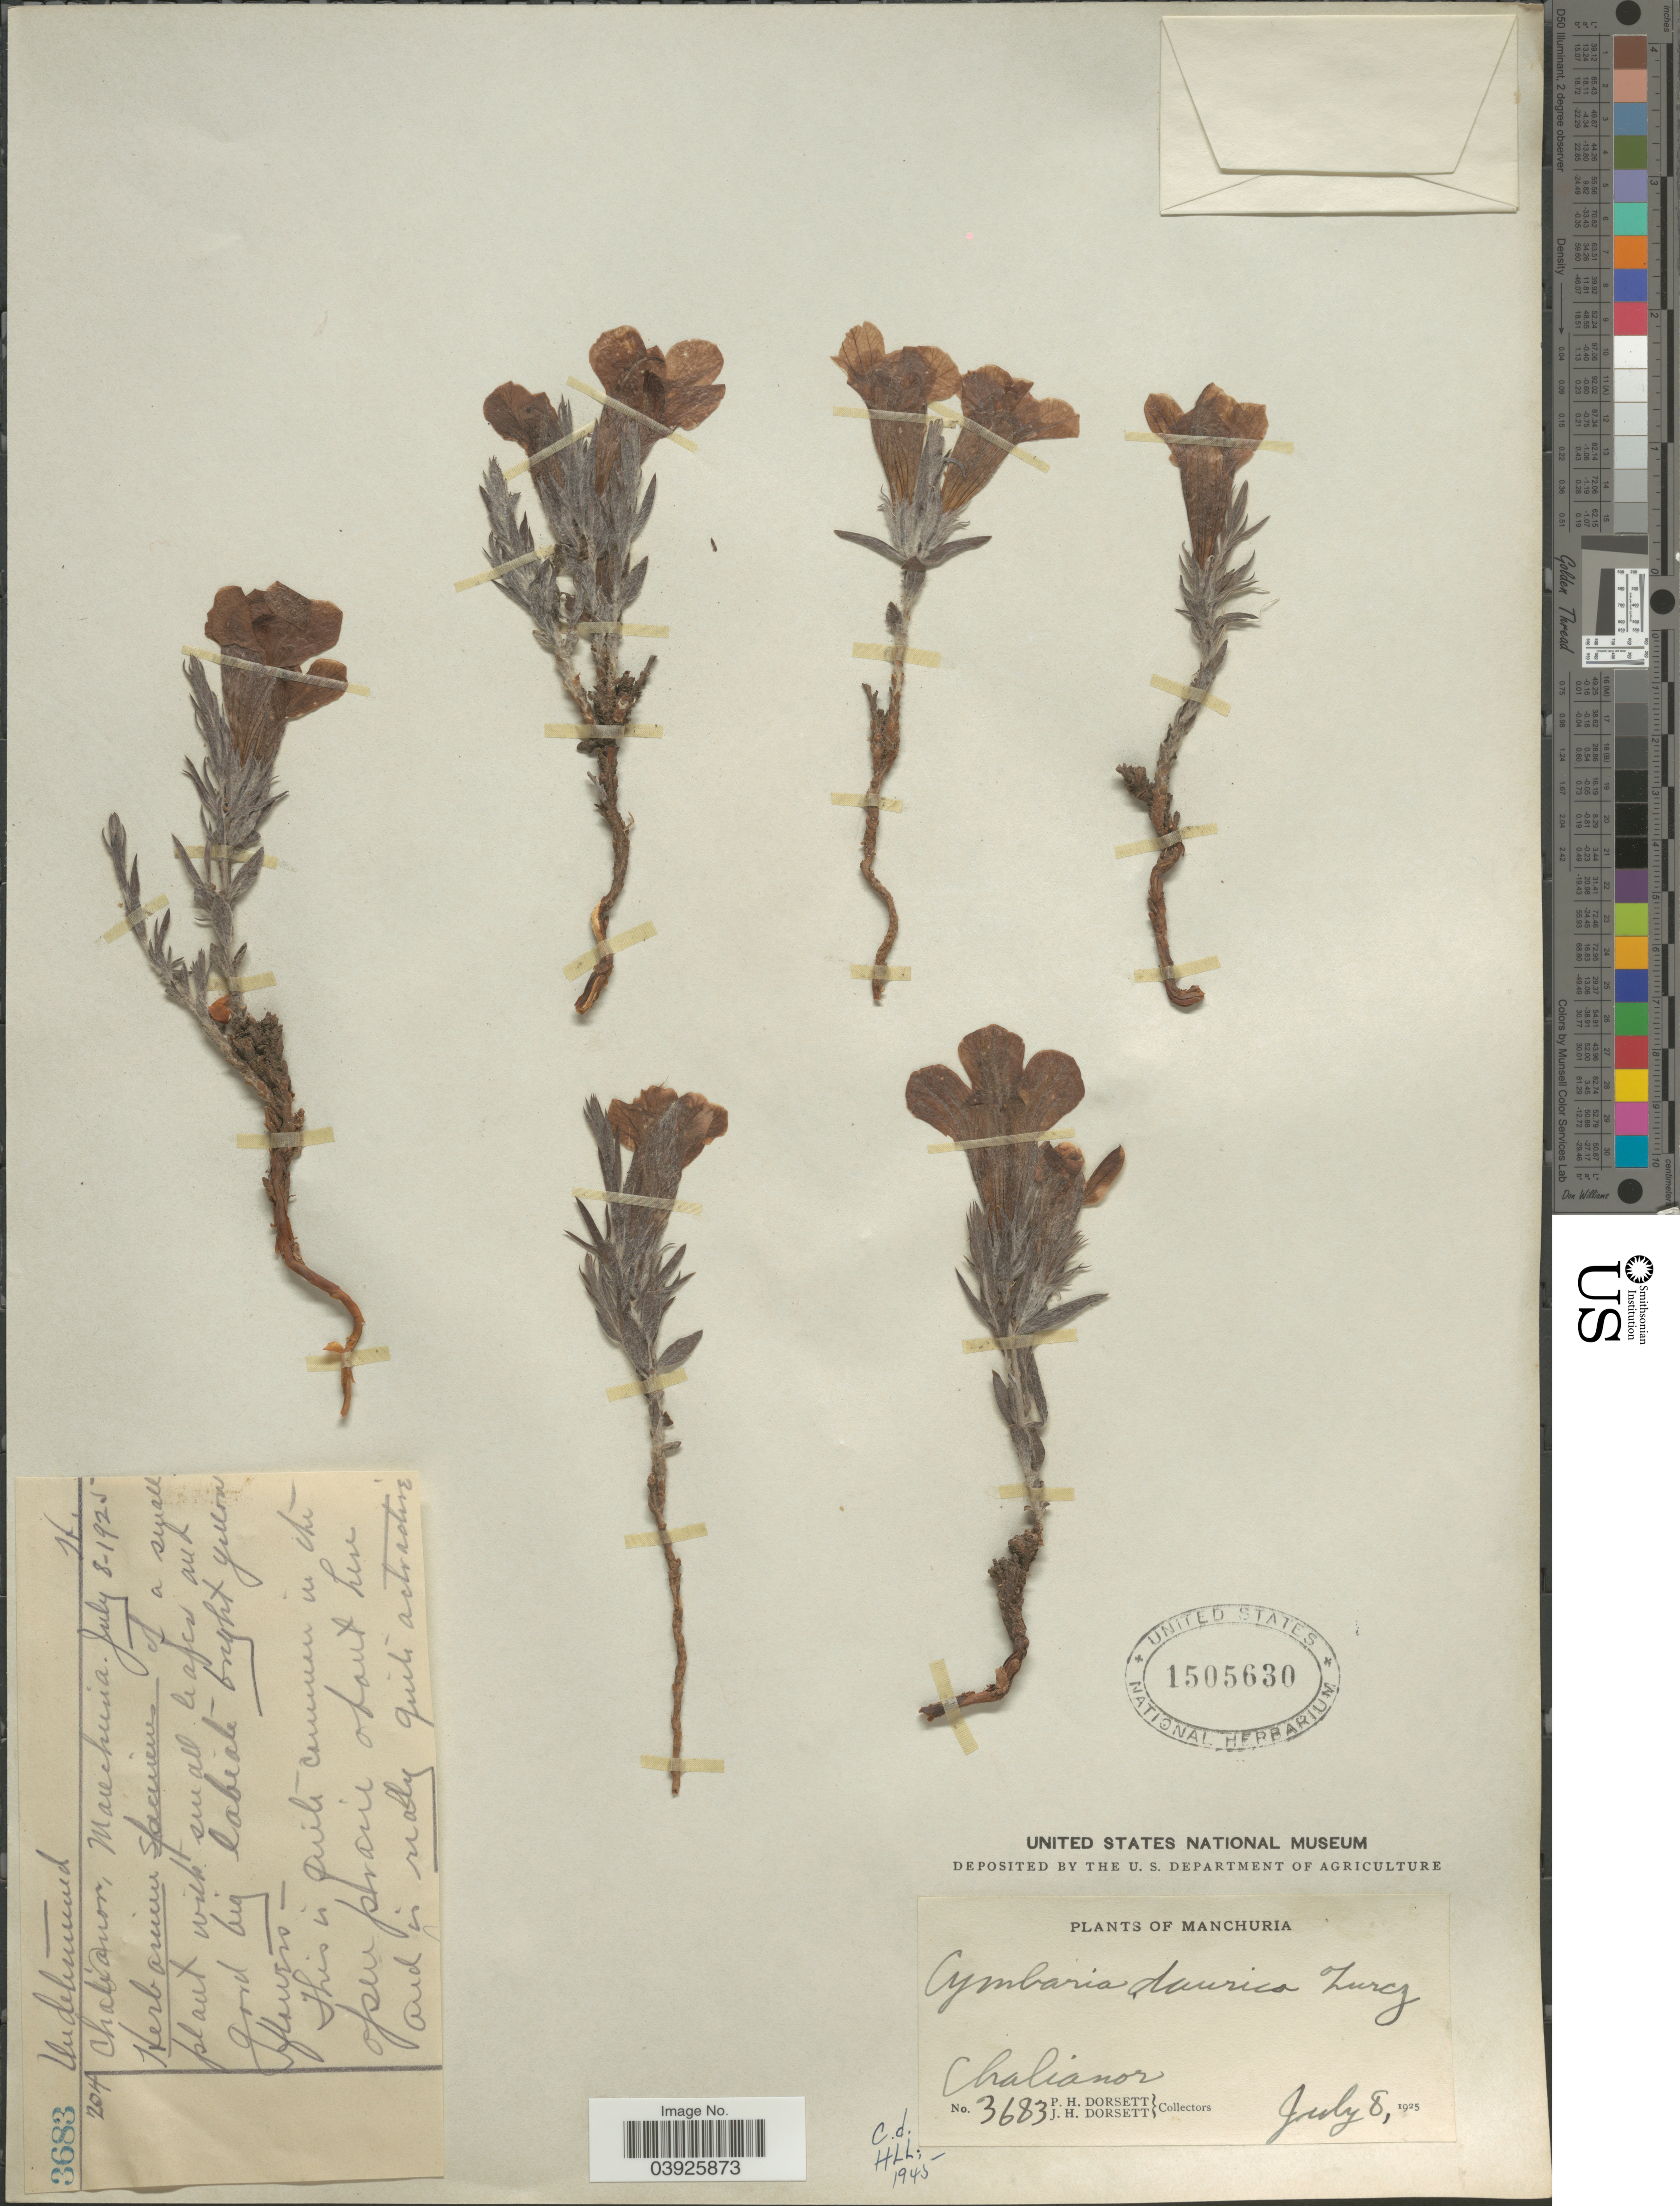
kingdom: Plantae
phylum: Tracheophyta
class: Magnoliopsida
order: Lamiales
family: Orobanchaceae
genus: Cymbaria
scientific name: Cymbaria daurica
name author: L.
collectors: P. H. Dorsett & J. Dorsett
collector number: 3683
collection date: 1925-07-08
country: China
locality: Manchuria. Chalianor.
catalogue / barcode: US 1505630